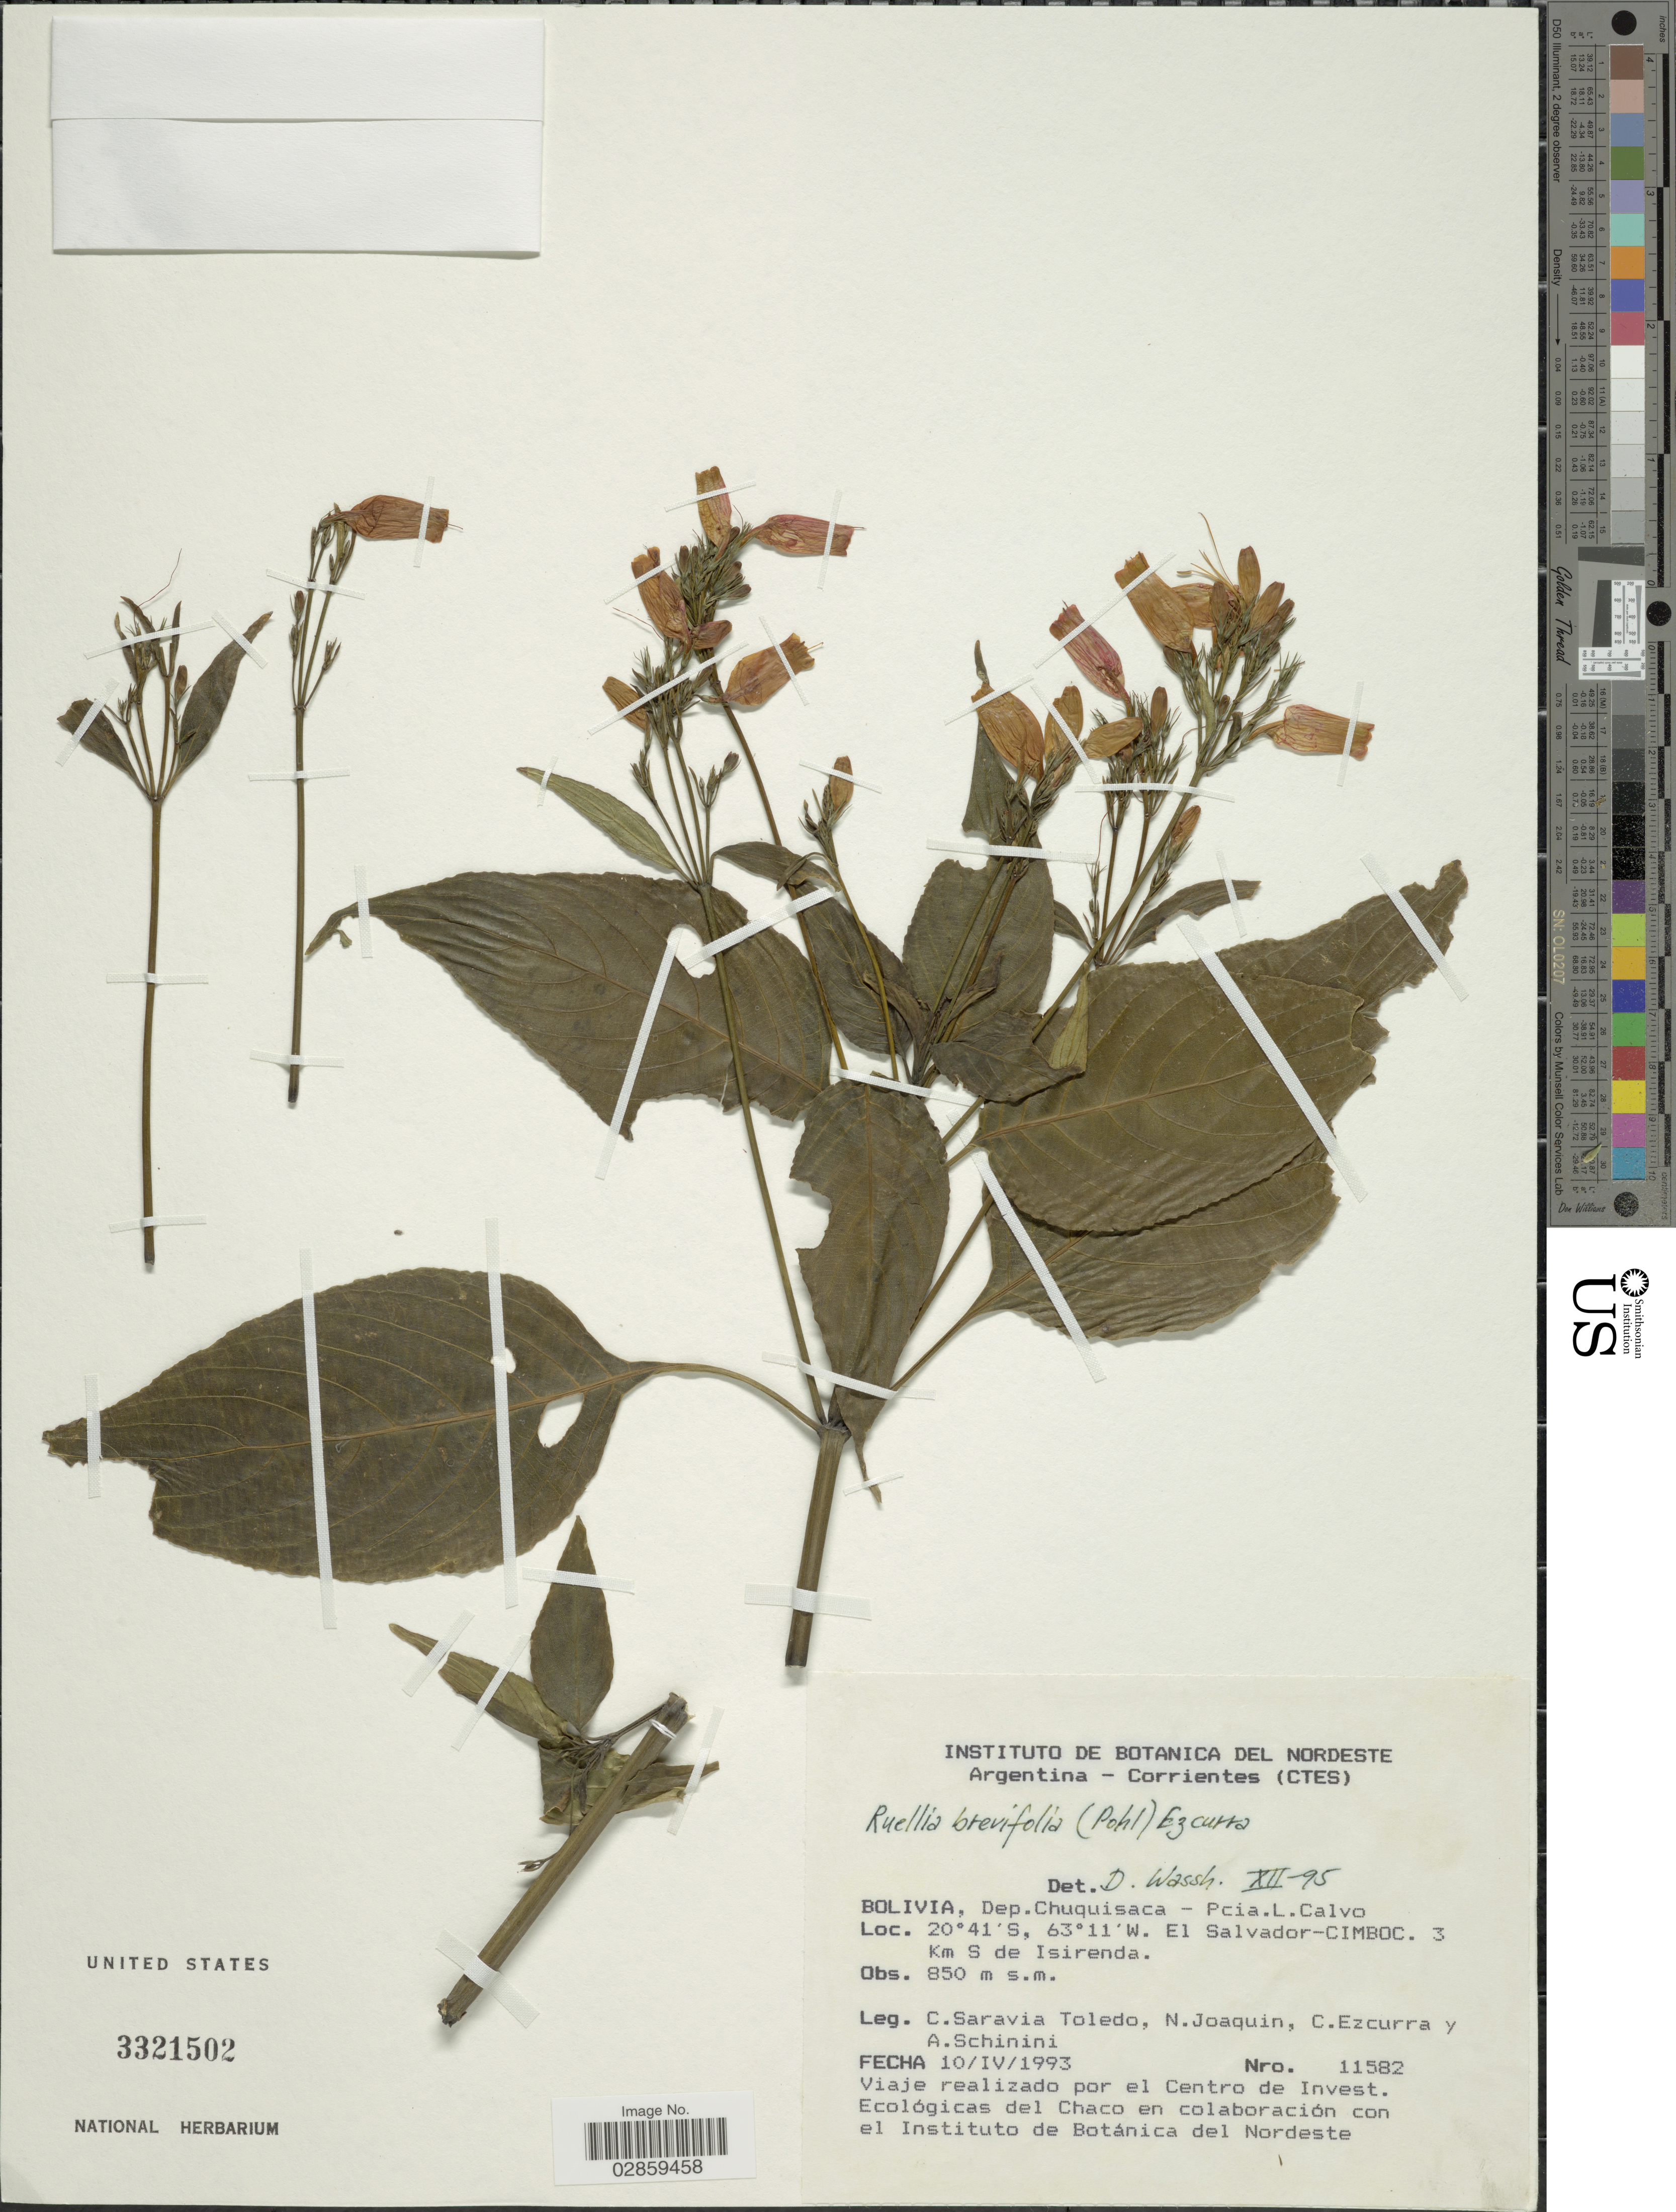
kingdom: Plantae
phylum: Tracheophyta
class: Magnoliopsida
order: Lamiales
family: Acanthaceae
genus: Ruellia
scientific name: Ruellia brevifolia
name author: (Pohl) C. Ezcurra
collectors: C. Saravia T., N. Joaquin, C. Ezcurra & A. Schinini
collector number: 11582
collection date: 1993-04-10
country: Bolivia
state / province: Chuquisaca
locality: Dep. Chuquisaca - Pcia.L.Calvo, El Salvador-Cimboc. 3 Km S de Isirenda.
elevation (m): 850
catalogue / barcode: US 3321502